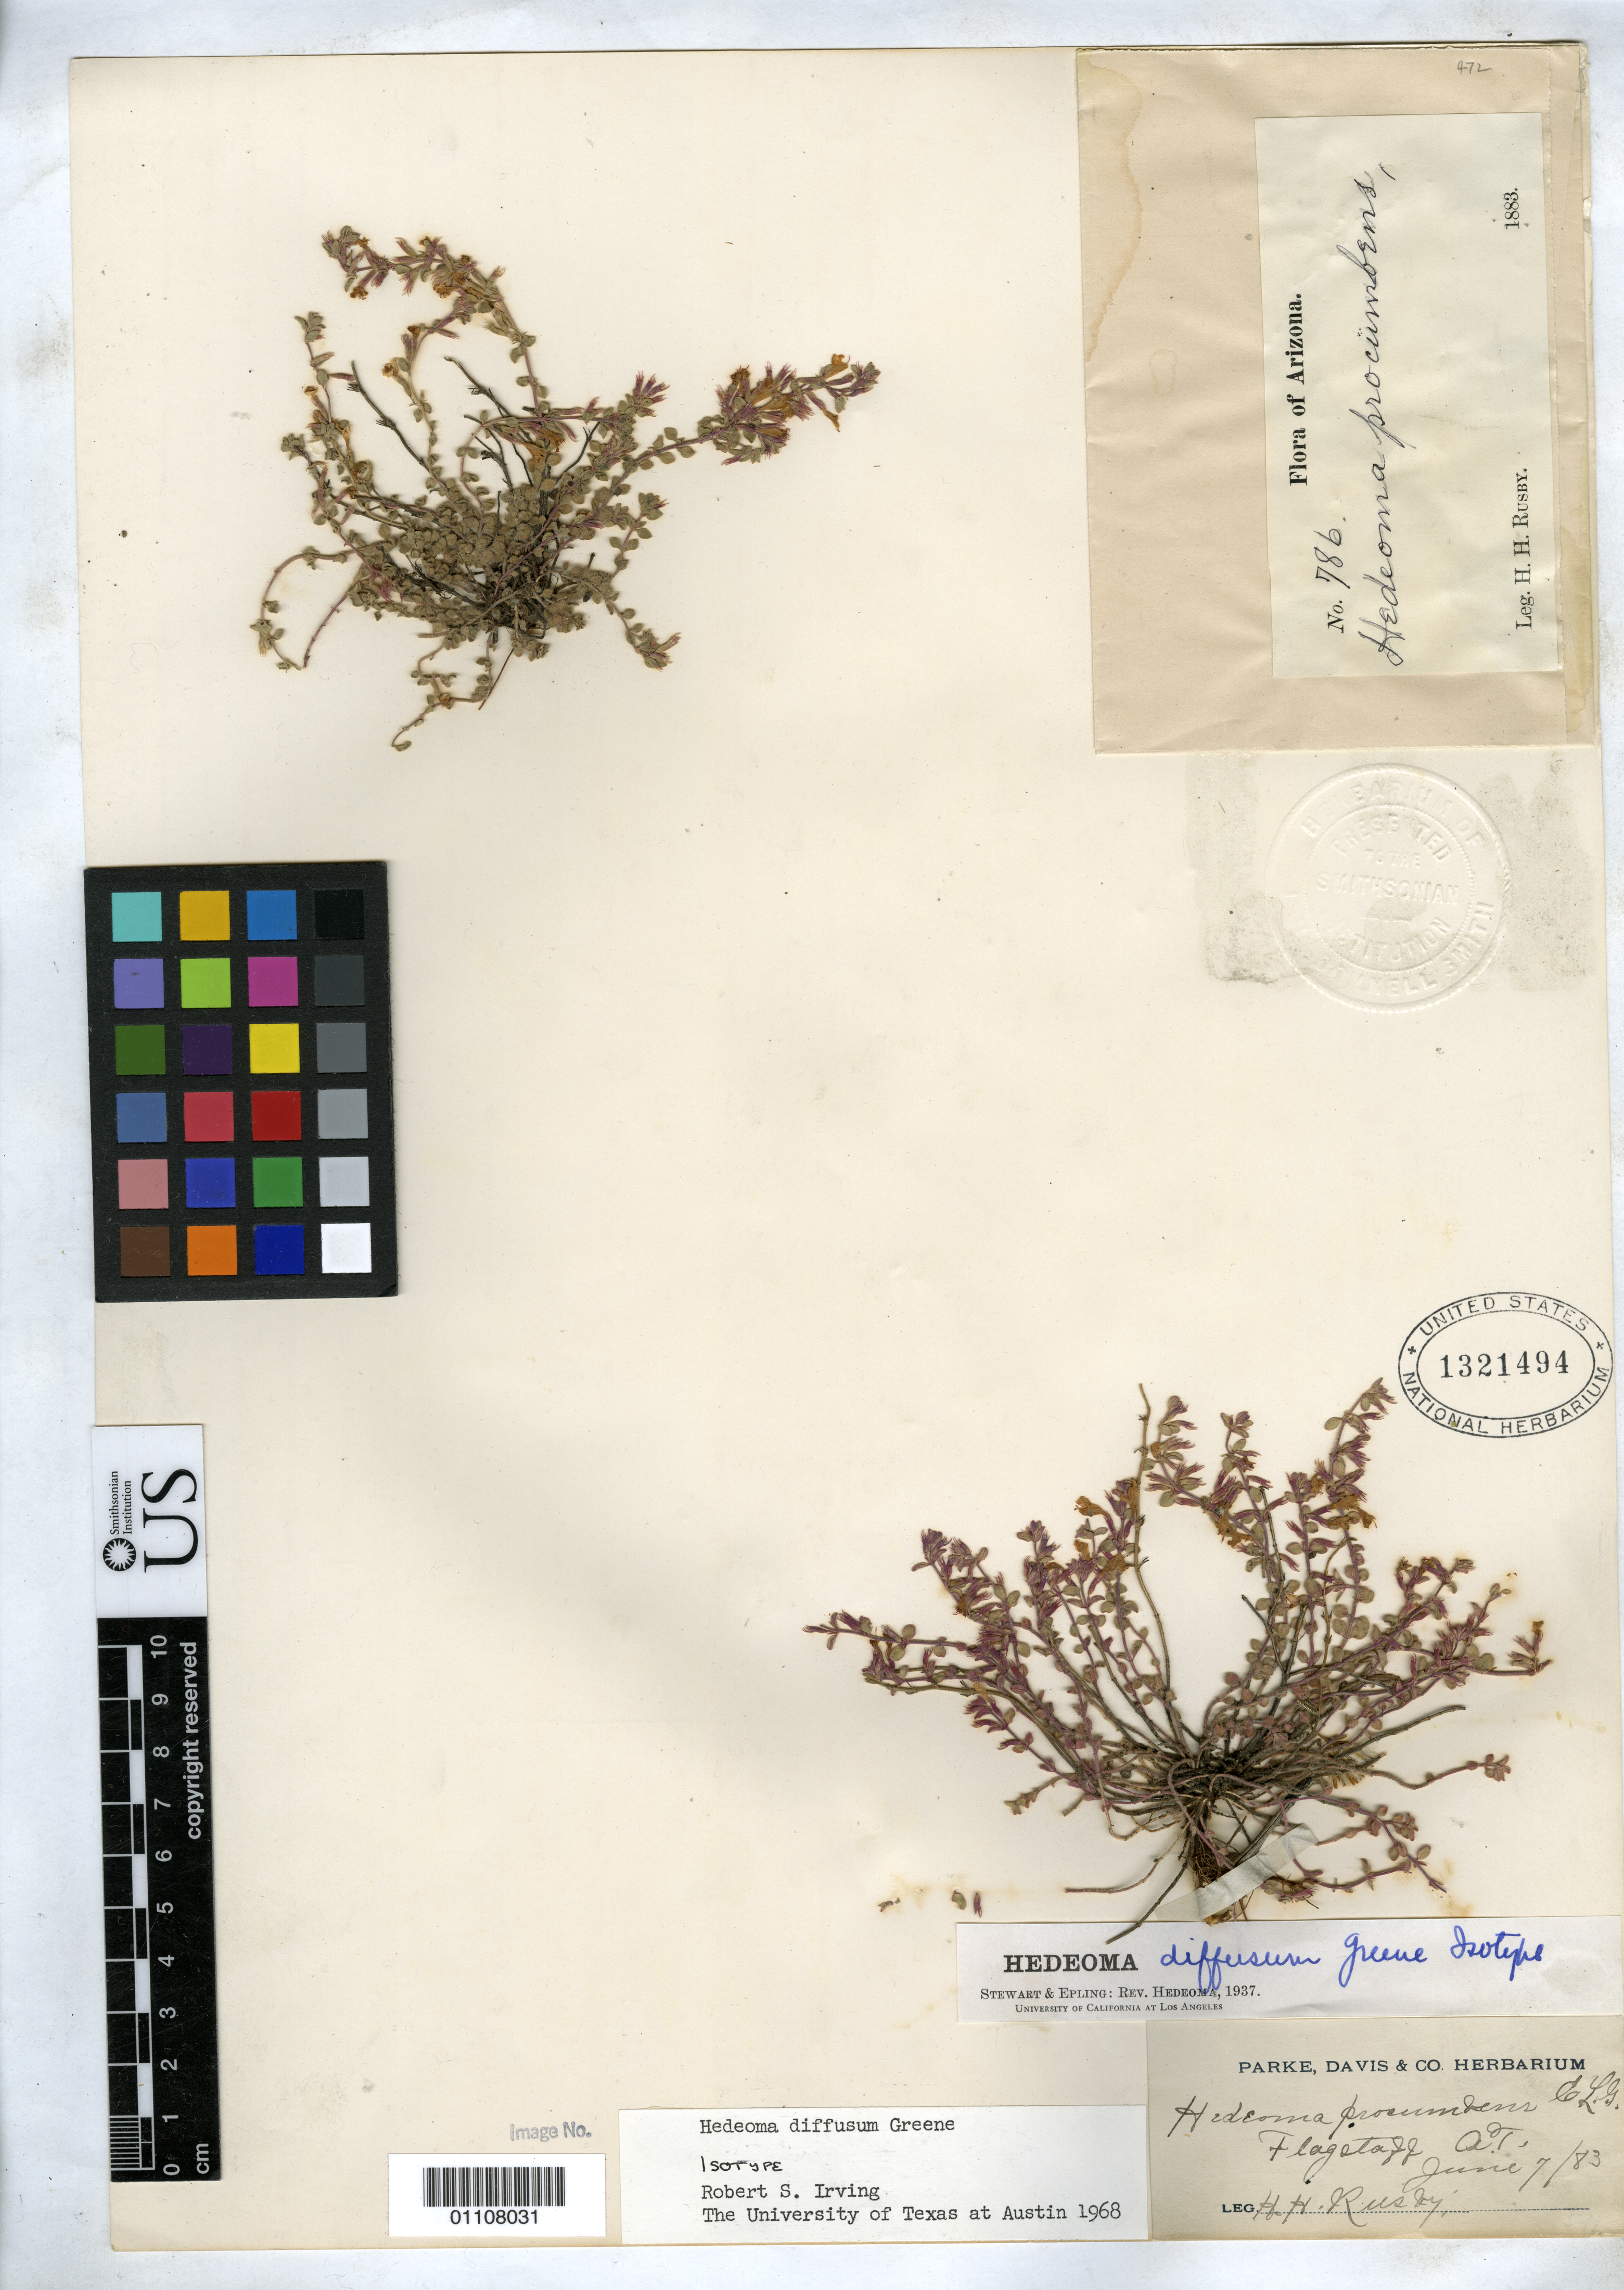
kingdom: Plantae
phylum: Tracheophyta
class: Magnoliopsida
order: Lamiales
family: Lamiaceae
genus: Hedeoma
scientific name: Hedeoma diffusa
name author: Greene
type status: Isotype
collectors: H. H. Rusby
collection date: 1883-06-07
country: United States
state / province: Arizona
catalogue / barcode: US 1321494